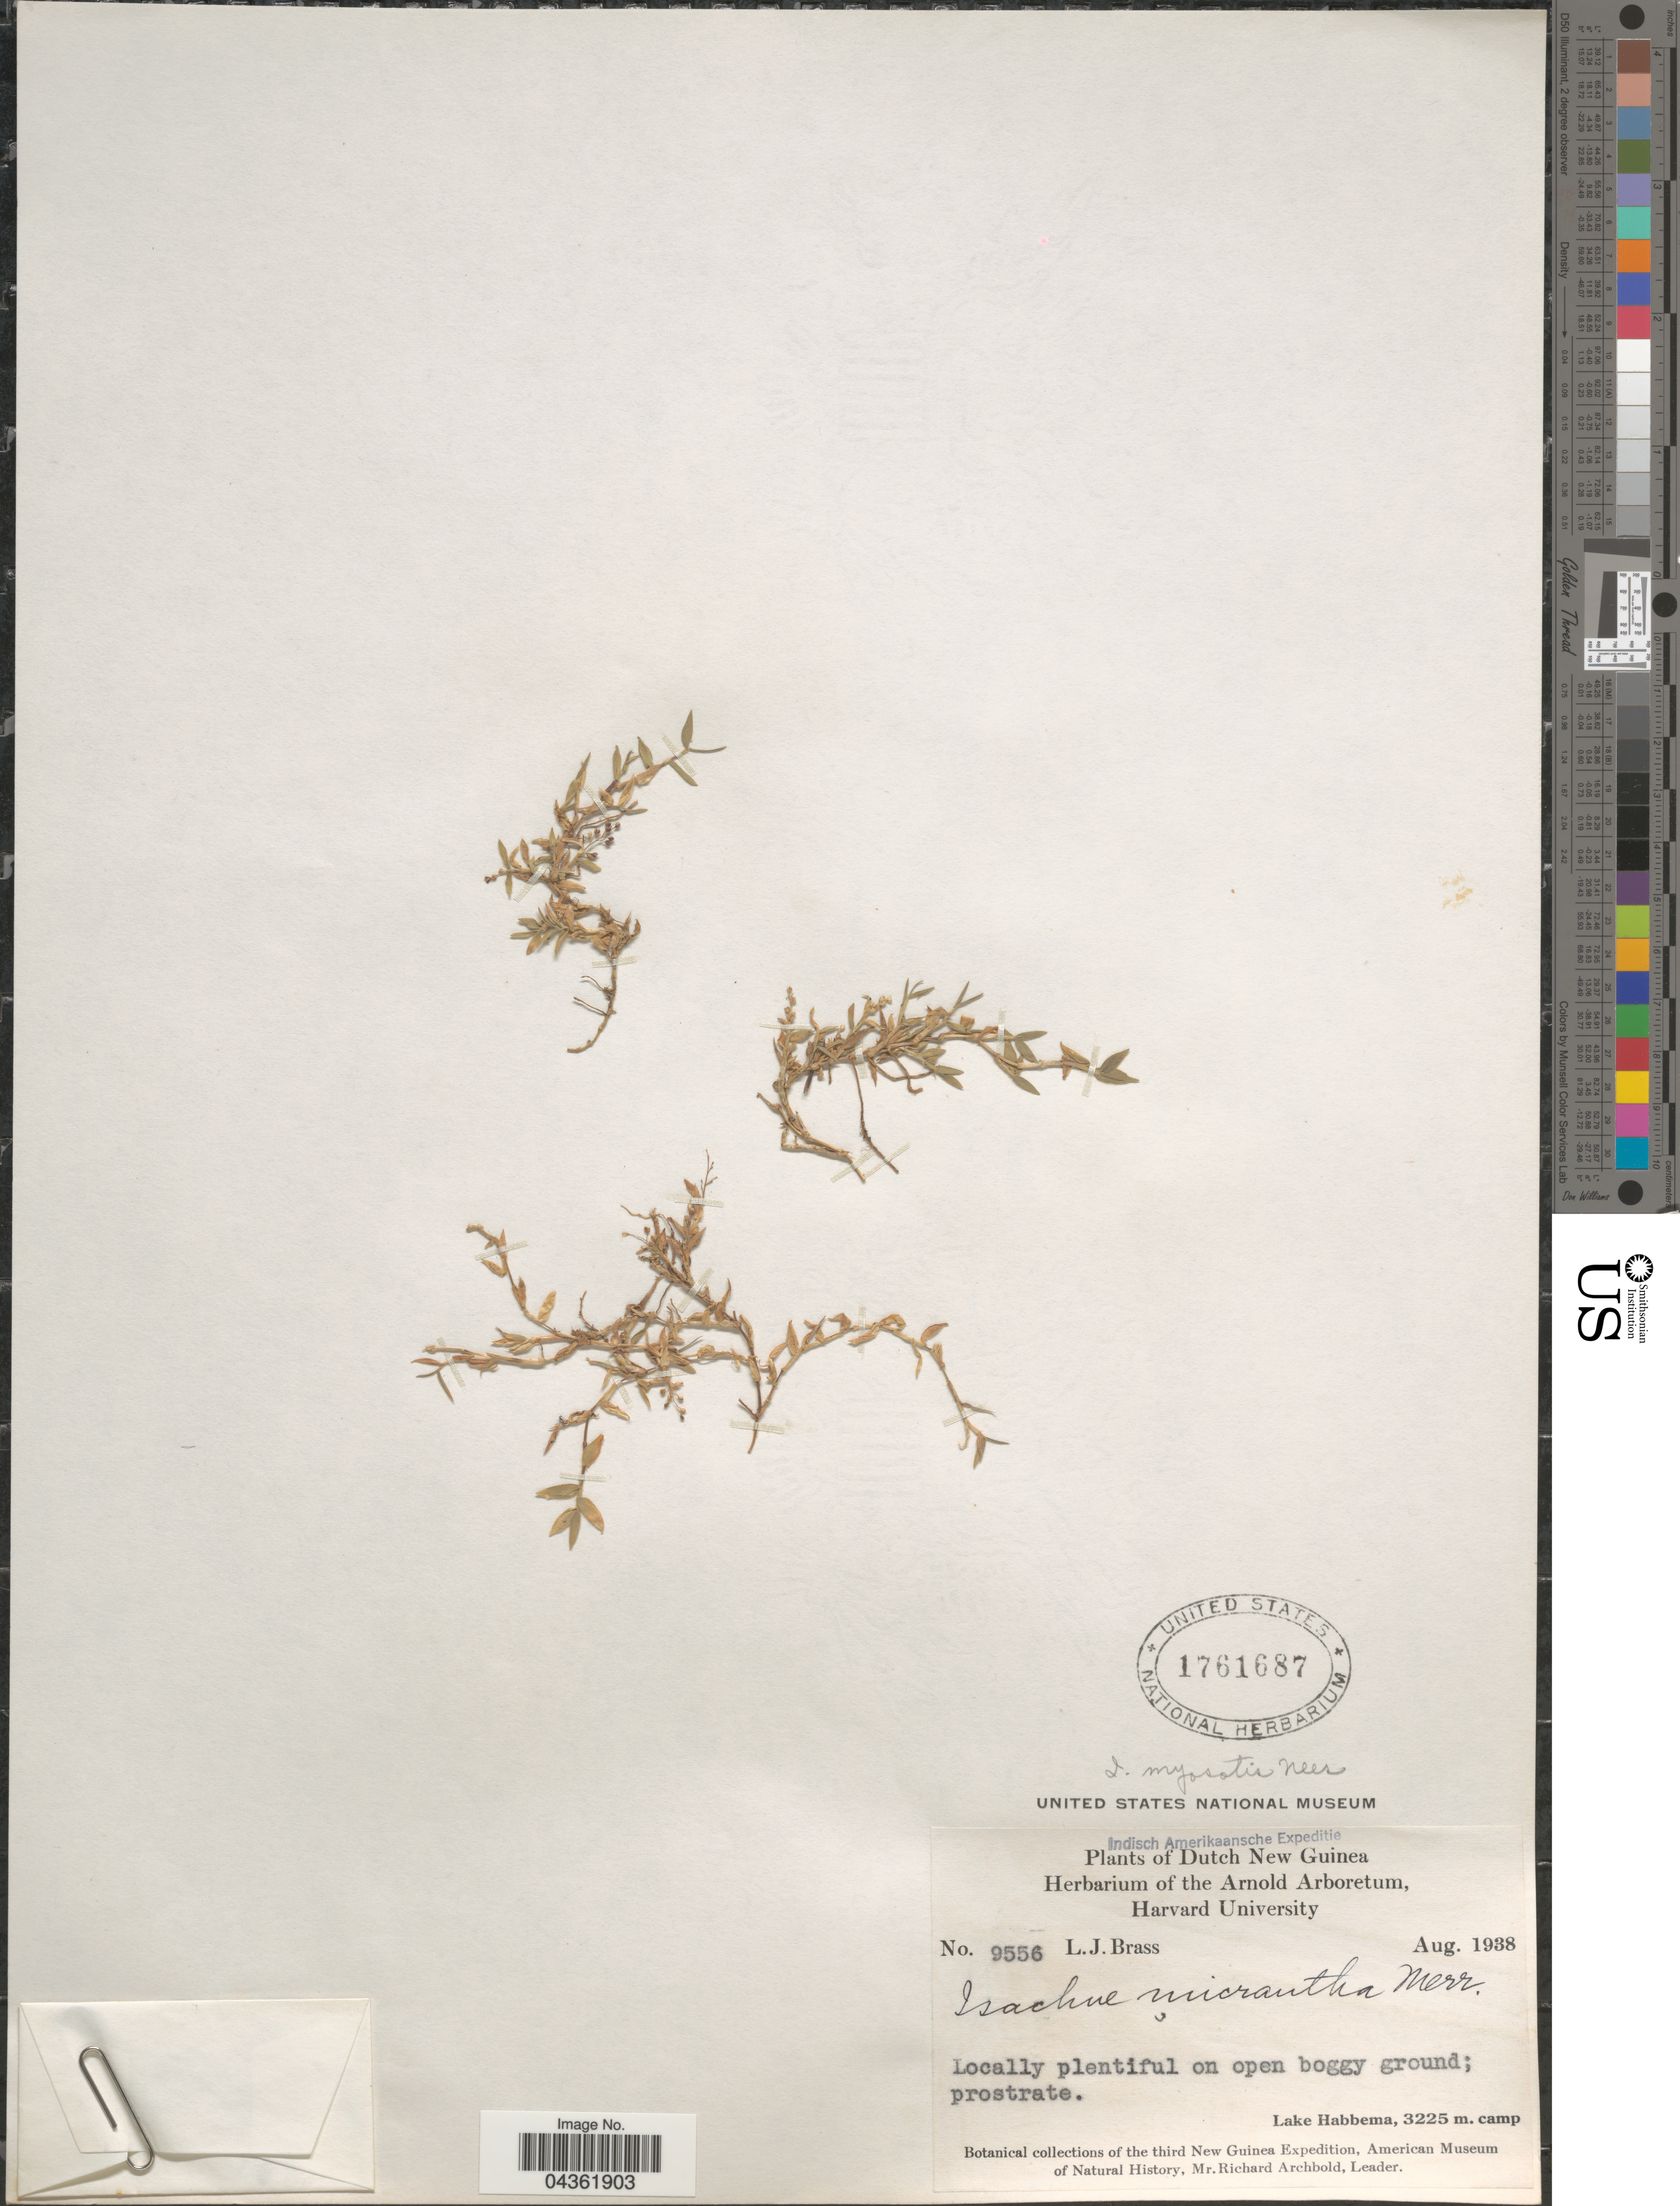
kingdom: Plantae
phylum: Tracheophyta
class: Liliopsida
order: Poales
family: Poaceae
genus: Isachne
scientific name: Isachne myosotis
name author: Nees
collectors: L. J. Brass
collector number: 9556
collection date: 1938-08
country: Indonesia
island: New Guinea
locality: Indisch Amerikaansche Expeditie. Dutch New Guinea. Lake Habbema camp. The third New Guinea Expedition.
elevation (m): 3225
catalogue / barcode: US 1761687